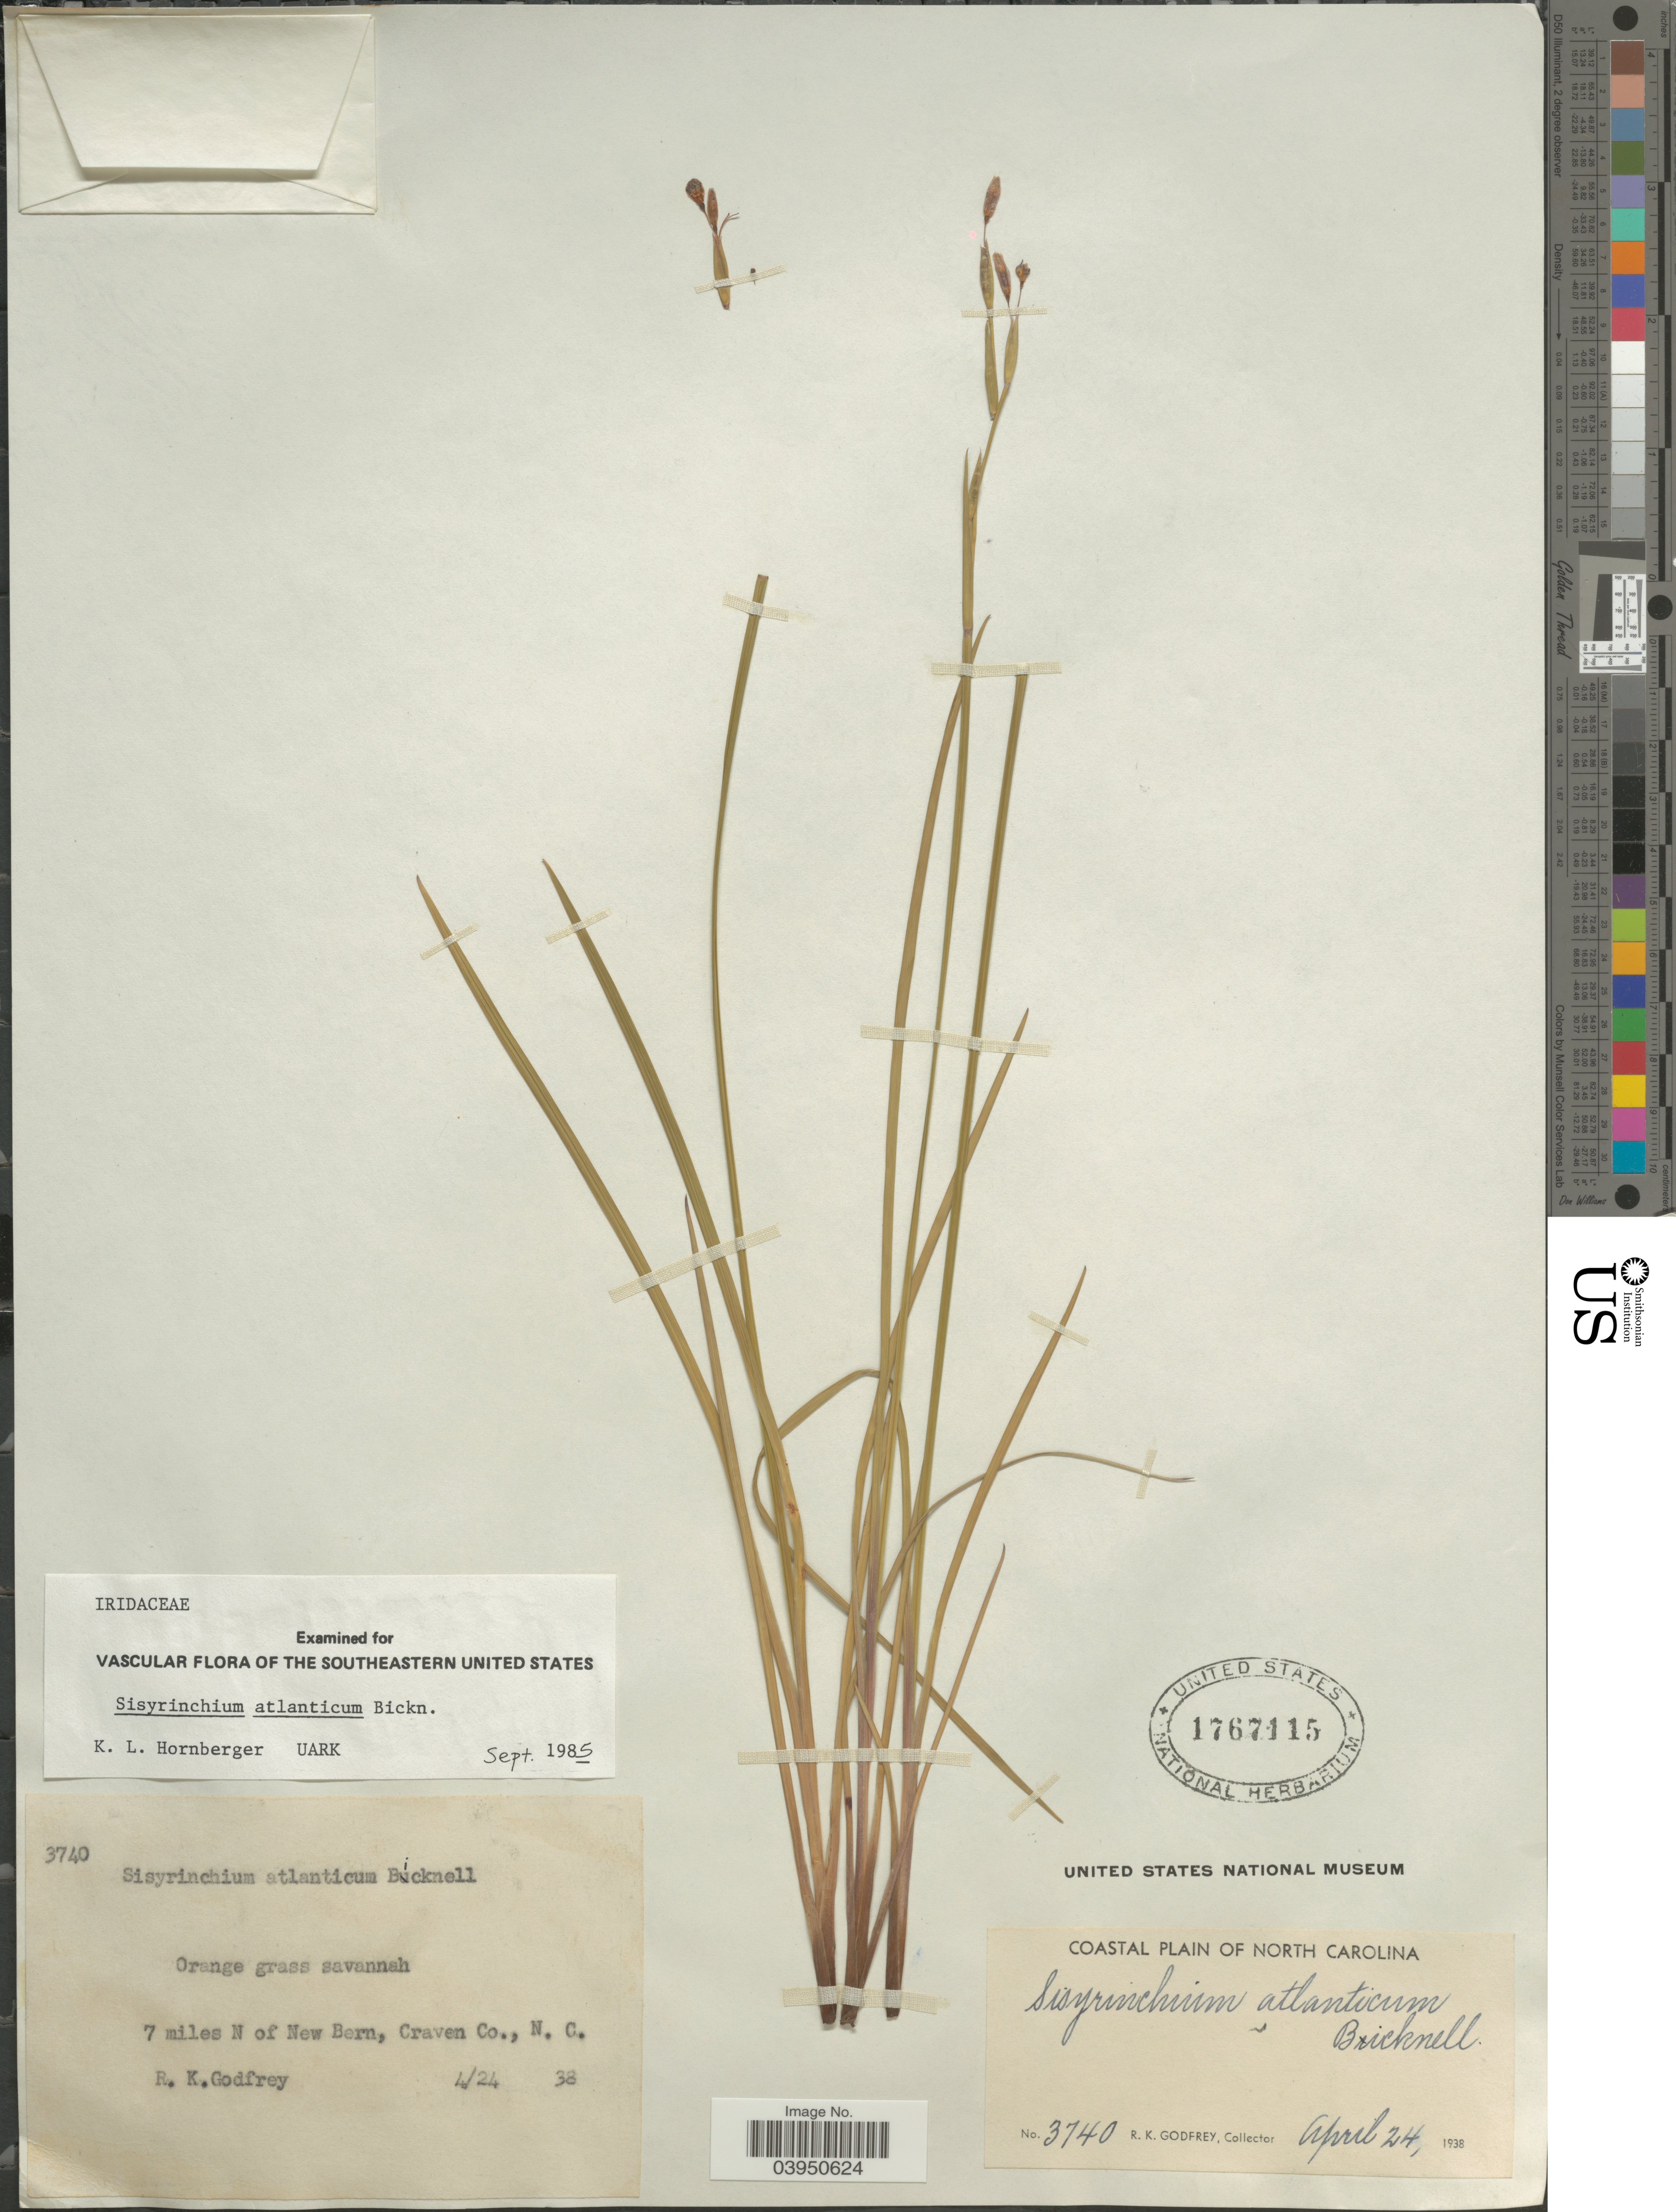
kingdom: Plantae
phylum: Tracheophyta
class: Liliopsida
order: Asparagales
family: Iridaceae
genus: Sisyrinchium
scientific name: Sisyrinchium atlanticum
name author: E.P. Bicknell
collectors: R. K. Godfrey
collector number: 3740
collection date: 1938-04-24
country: United States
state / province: North Carolina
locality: Coastal Plain of North Carolina. 7 miles N of New Bern, Craven Co.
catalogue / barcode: US 1767115